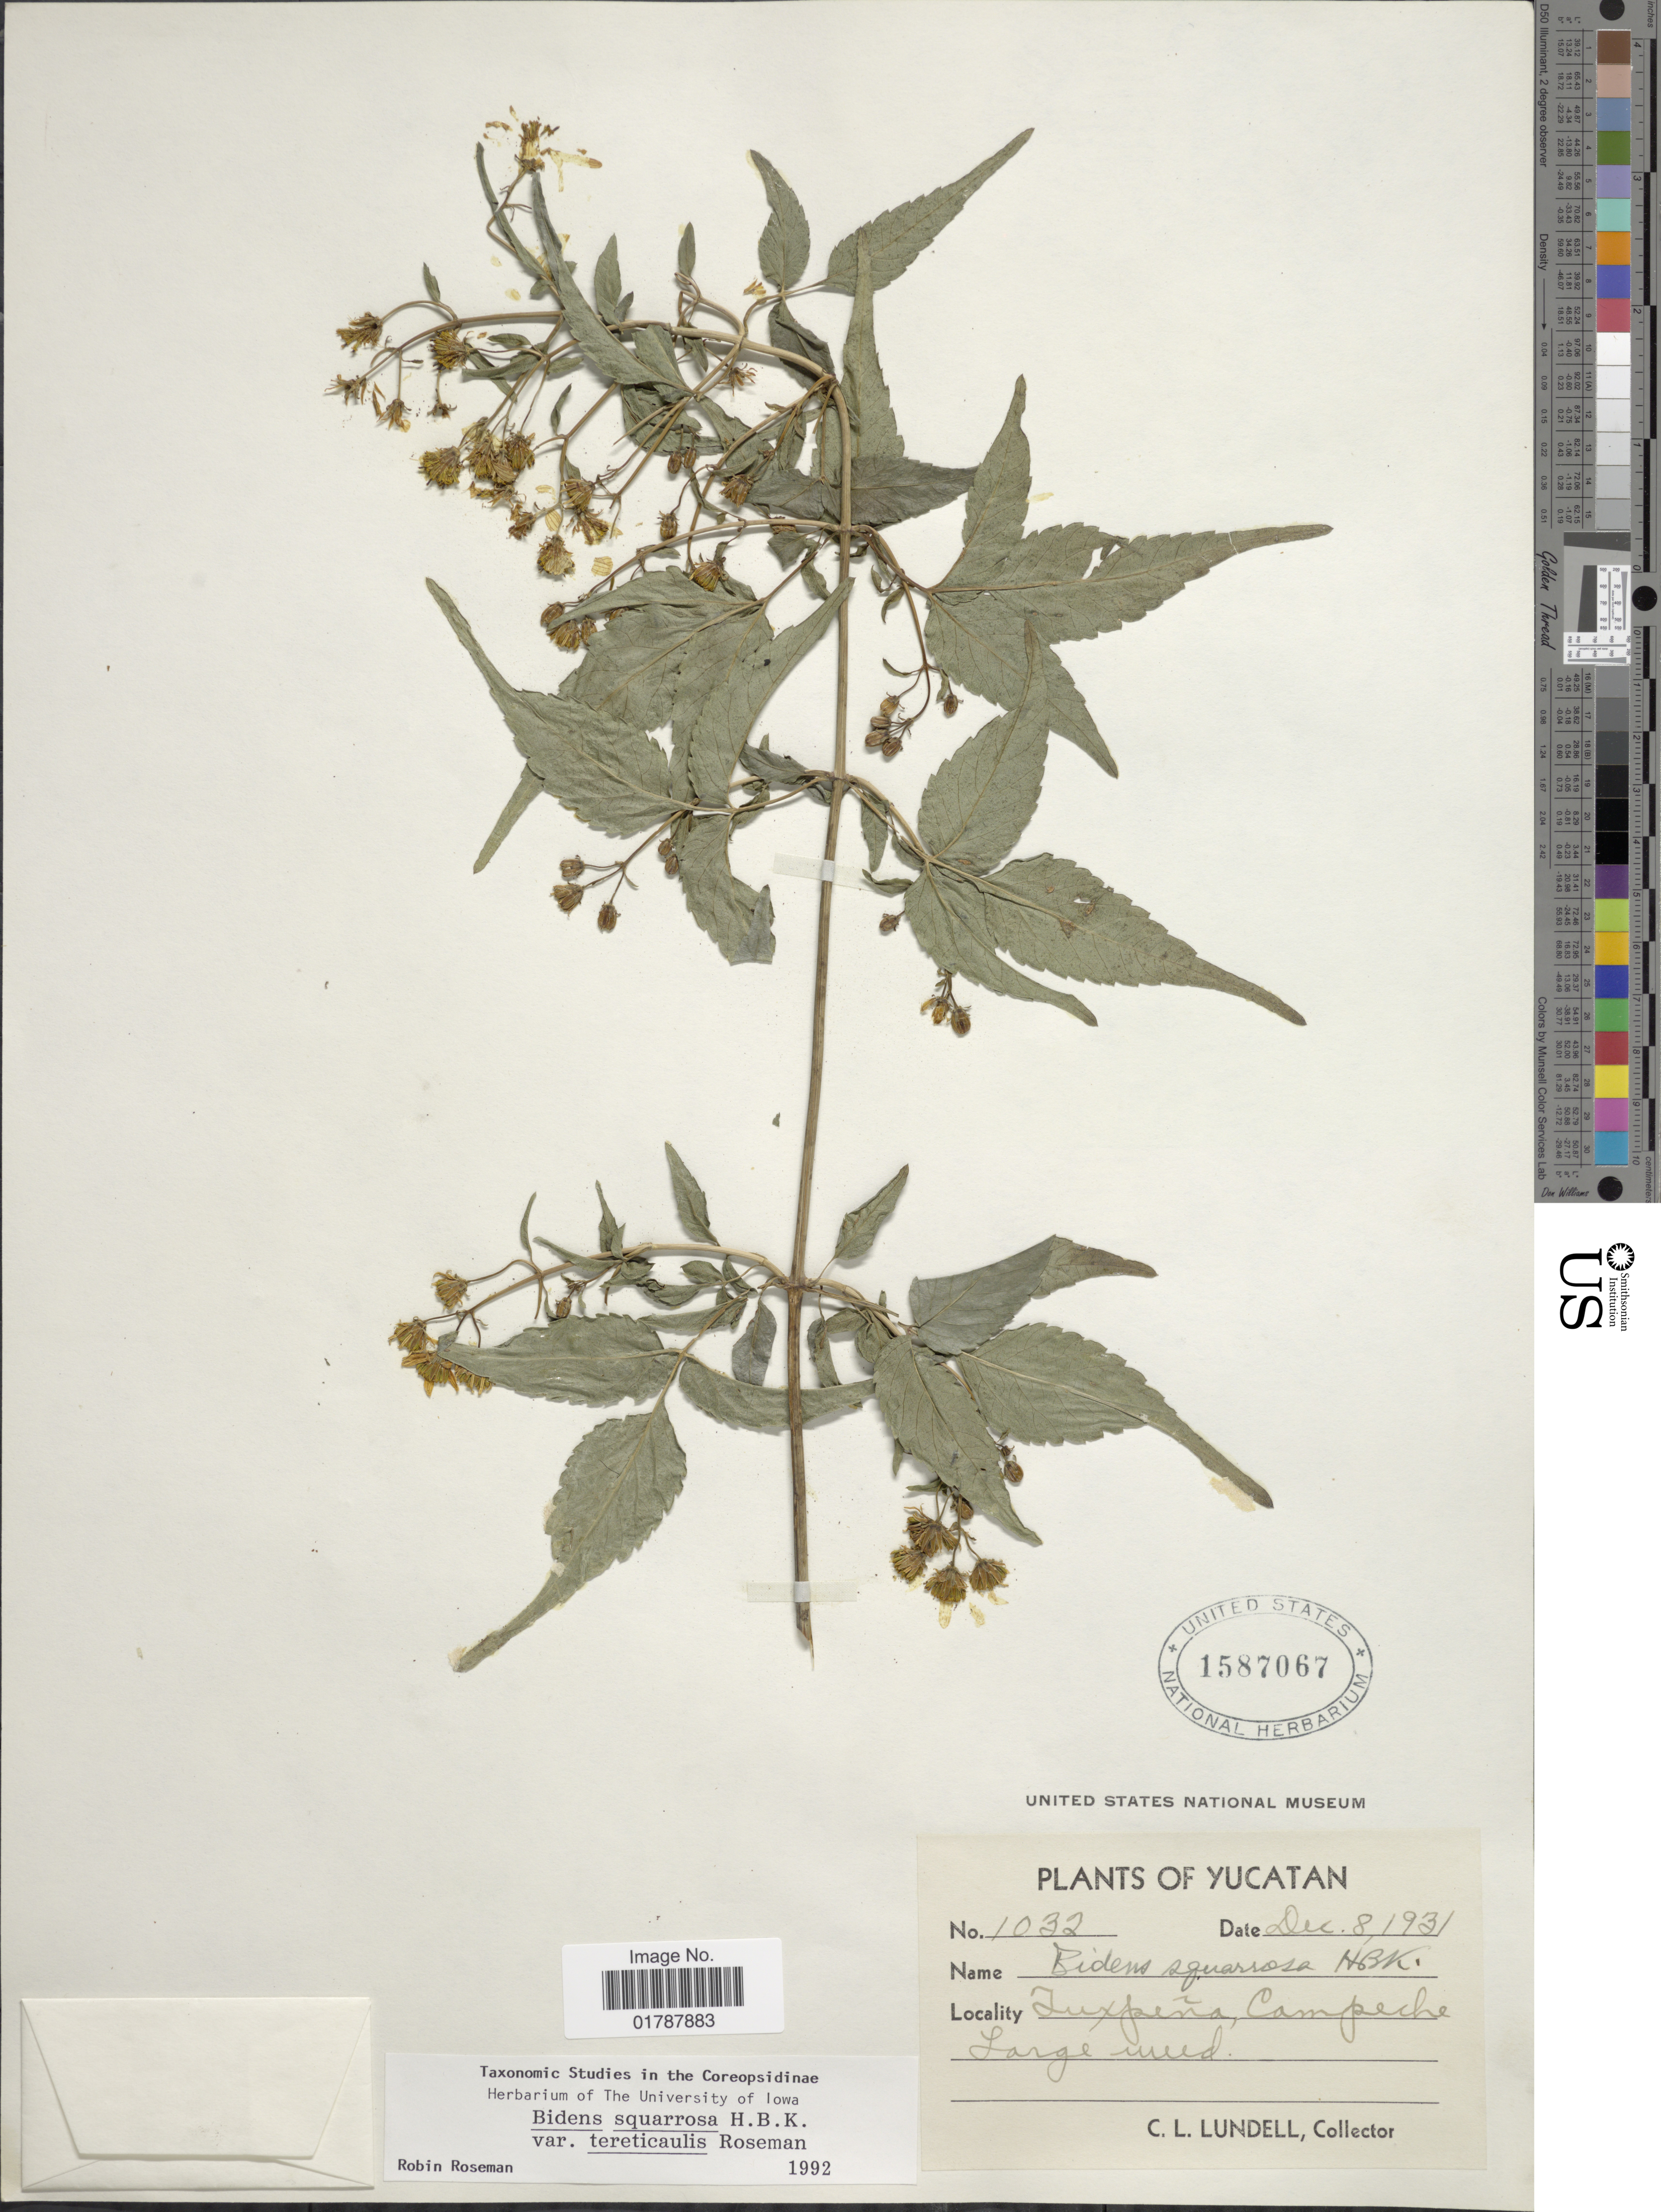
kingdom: Plantae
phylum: Tracheophyta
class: Magnoliopsida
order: Asterales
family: Asteraceae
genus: Bidens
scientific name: Bidens squarrosa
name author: Kunth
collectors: C. L. Lundell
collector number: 1032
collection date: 1931-12-08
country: Mexico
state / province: Campeche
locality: Tuxpena, Campeche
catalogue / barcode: US 1587067